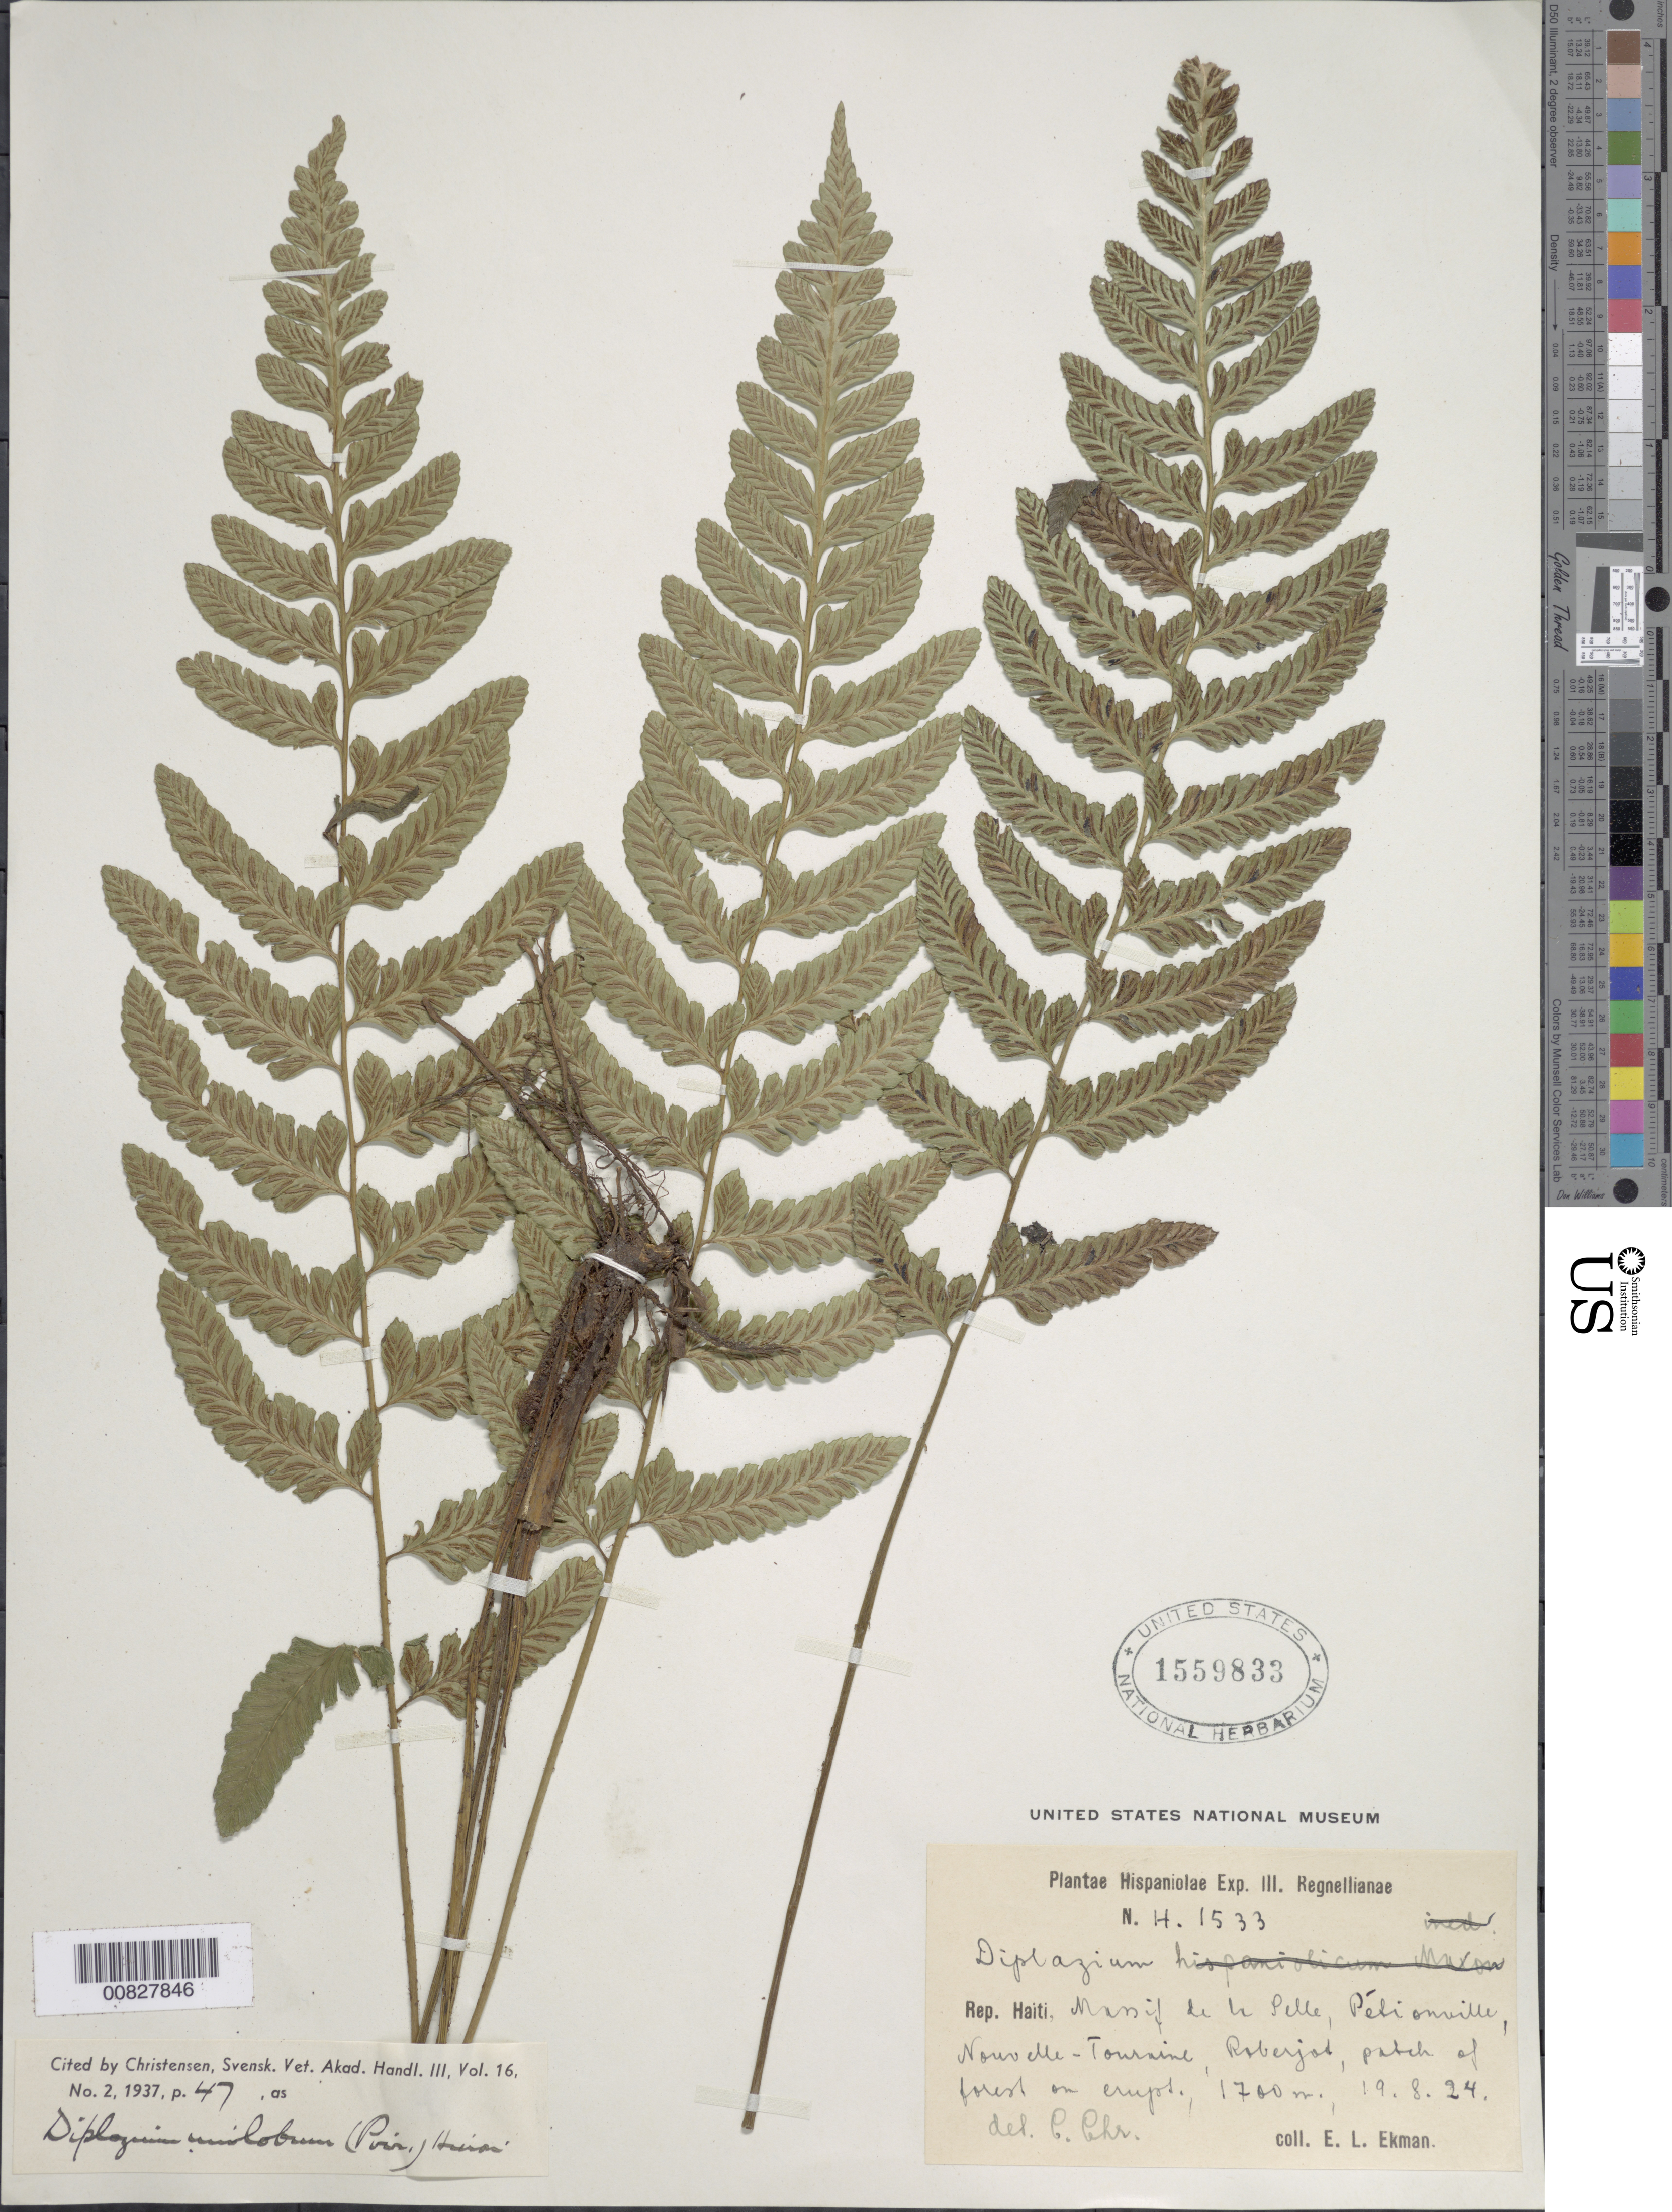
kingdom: Plantae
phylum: Tracheophyta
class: Polypodiopsida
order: Polypodiales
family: Athyriaceae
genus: Diplazium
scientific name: Diplazium unilobum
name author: (Poir.) Hieron.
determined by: Christensen, C. F. A.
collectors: E. L. Ekman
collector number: H 1533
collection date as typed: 19 Aug 1924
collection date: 1924-08-19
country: Haiti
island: Hispaniola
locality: Massif de la Selle, Pétionville, Nouvelle Touraine, Roberjot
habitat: Patch of forest on erupt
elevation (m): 1700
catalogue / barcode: US 1559833